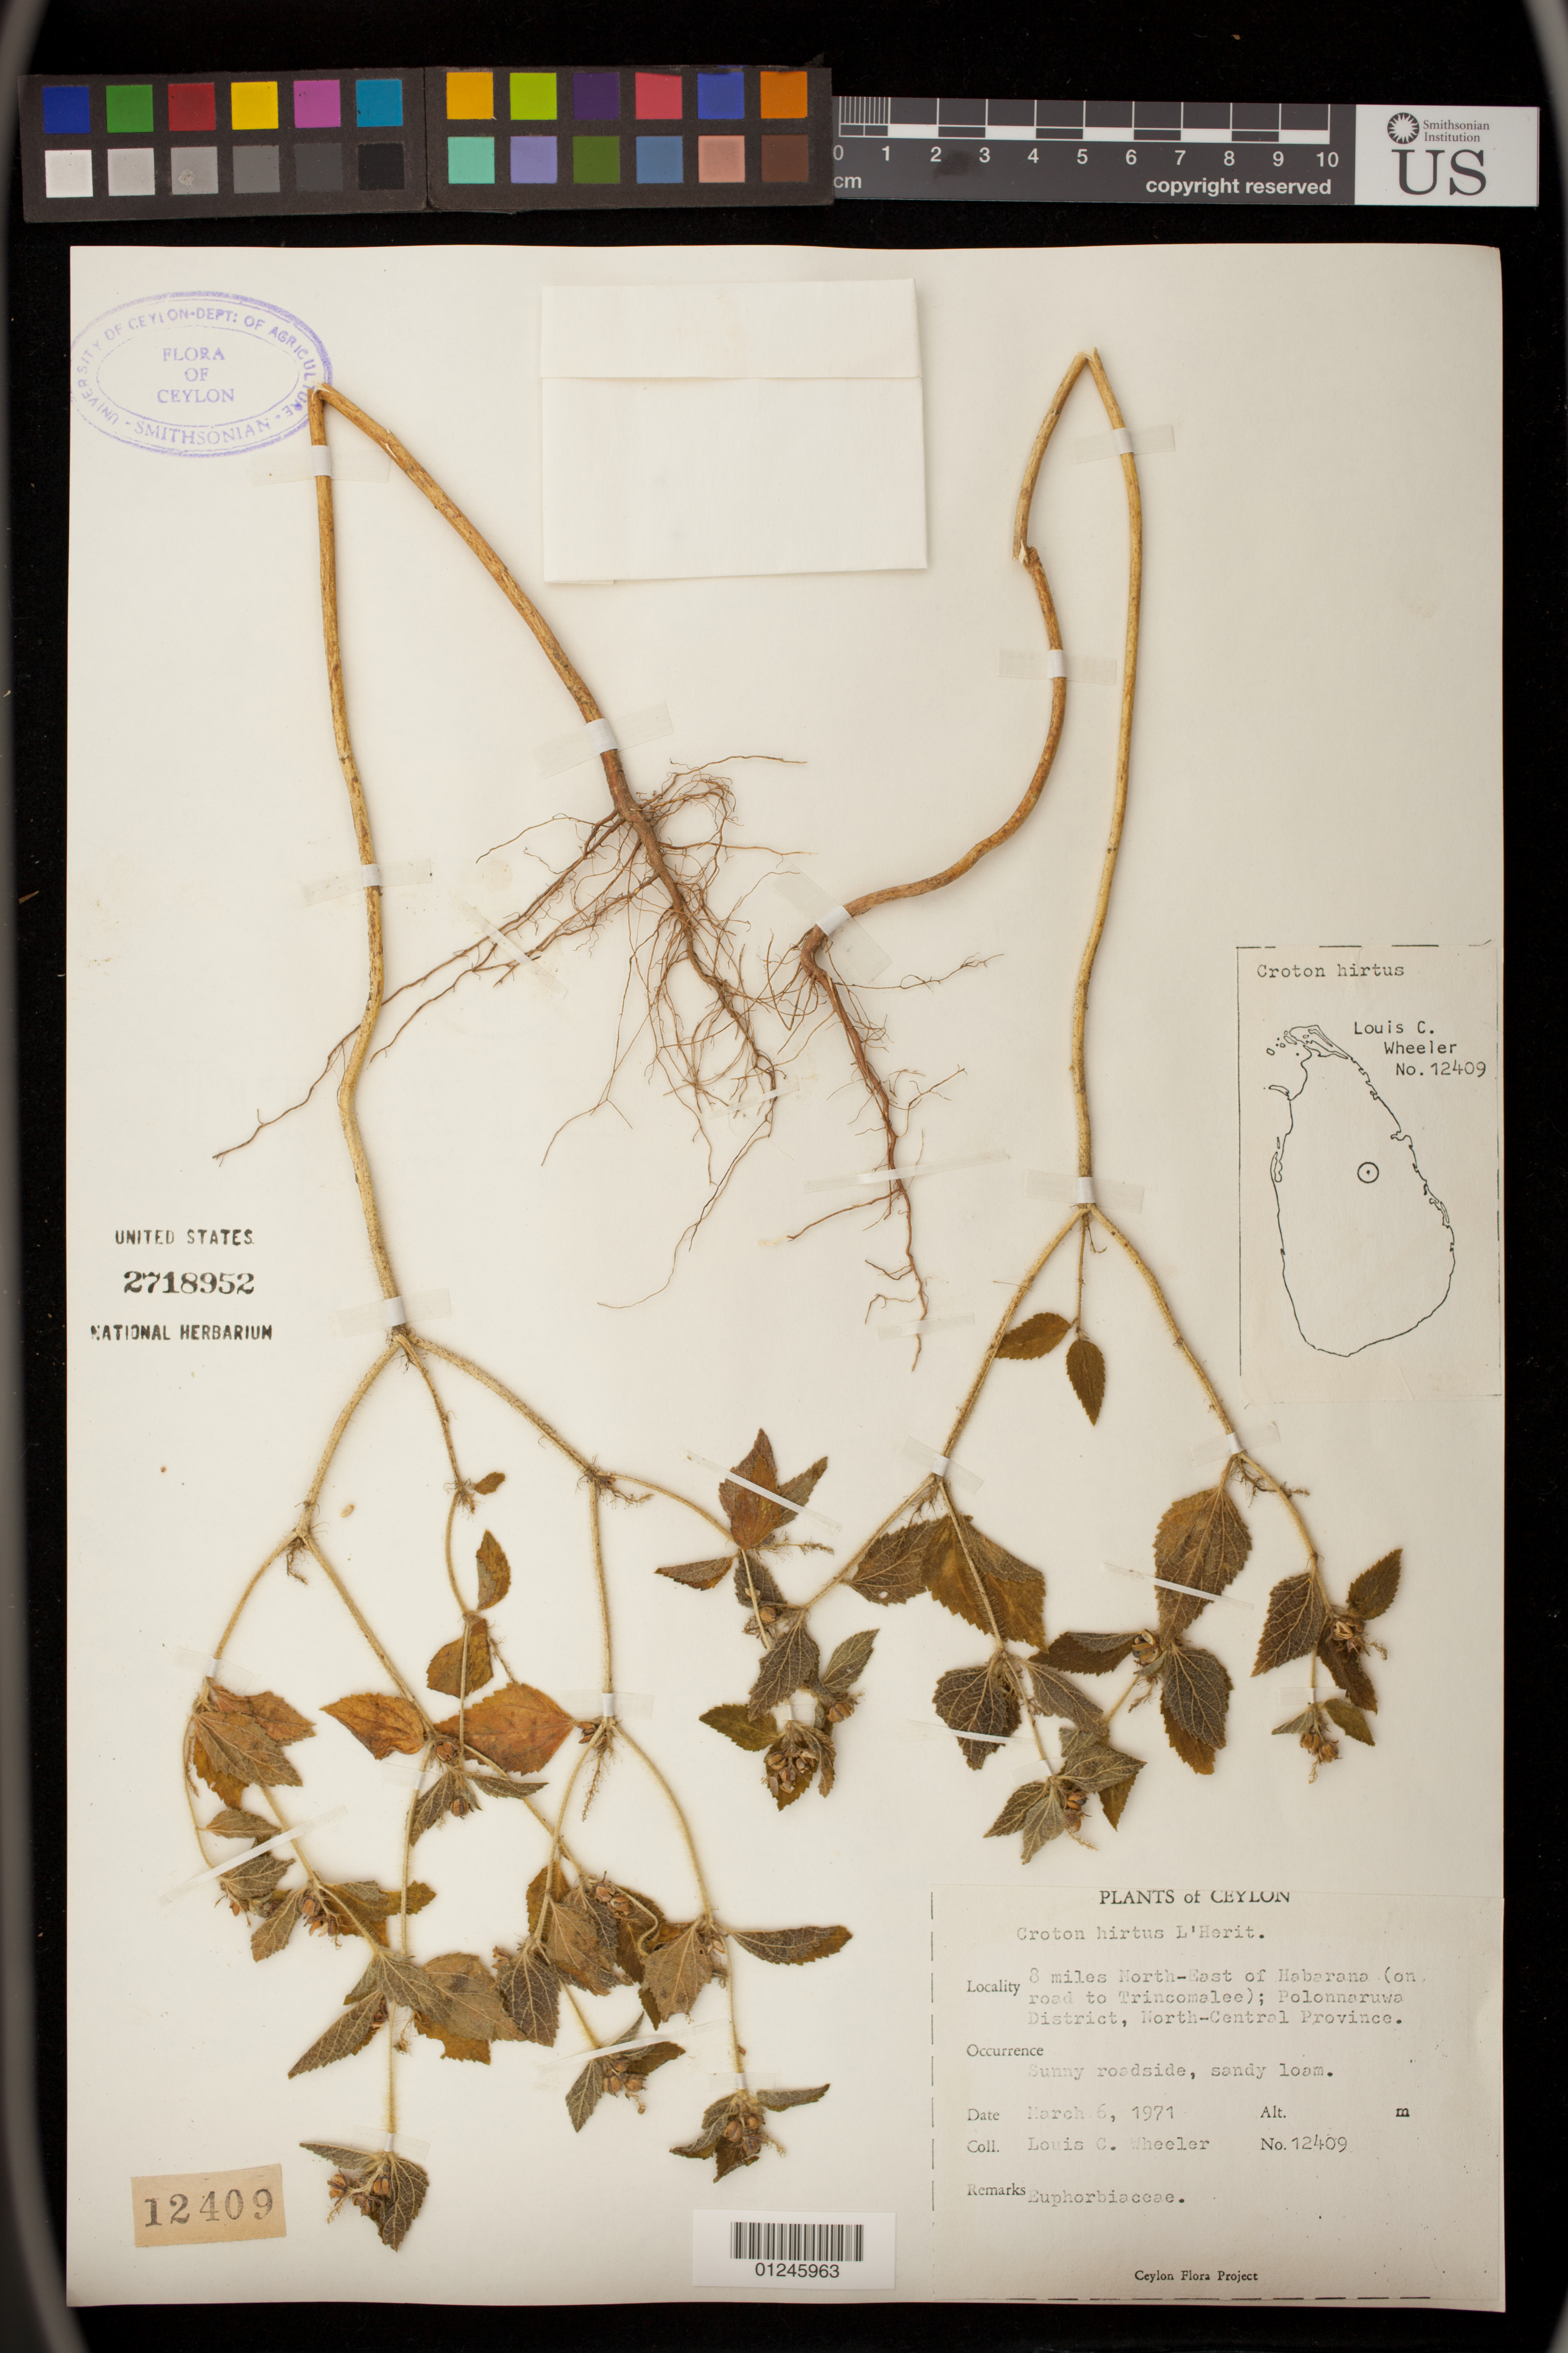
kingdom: Plantae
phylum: Tracheophyta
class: Magnoliopsida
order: Malpighiales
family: Euphorbiaceae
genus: Croton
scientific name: Croton hirtus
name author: L'Hér.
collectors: L. C. Wheeler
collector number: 12409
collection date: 1971-03-06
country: Sri Lanka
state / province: North Western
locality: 8 miles North-East of Habarana (on road to Trincomalee); Polonnaruwa District.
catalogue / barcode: US 2718952